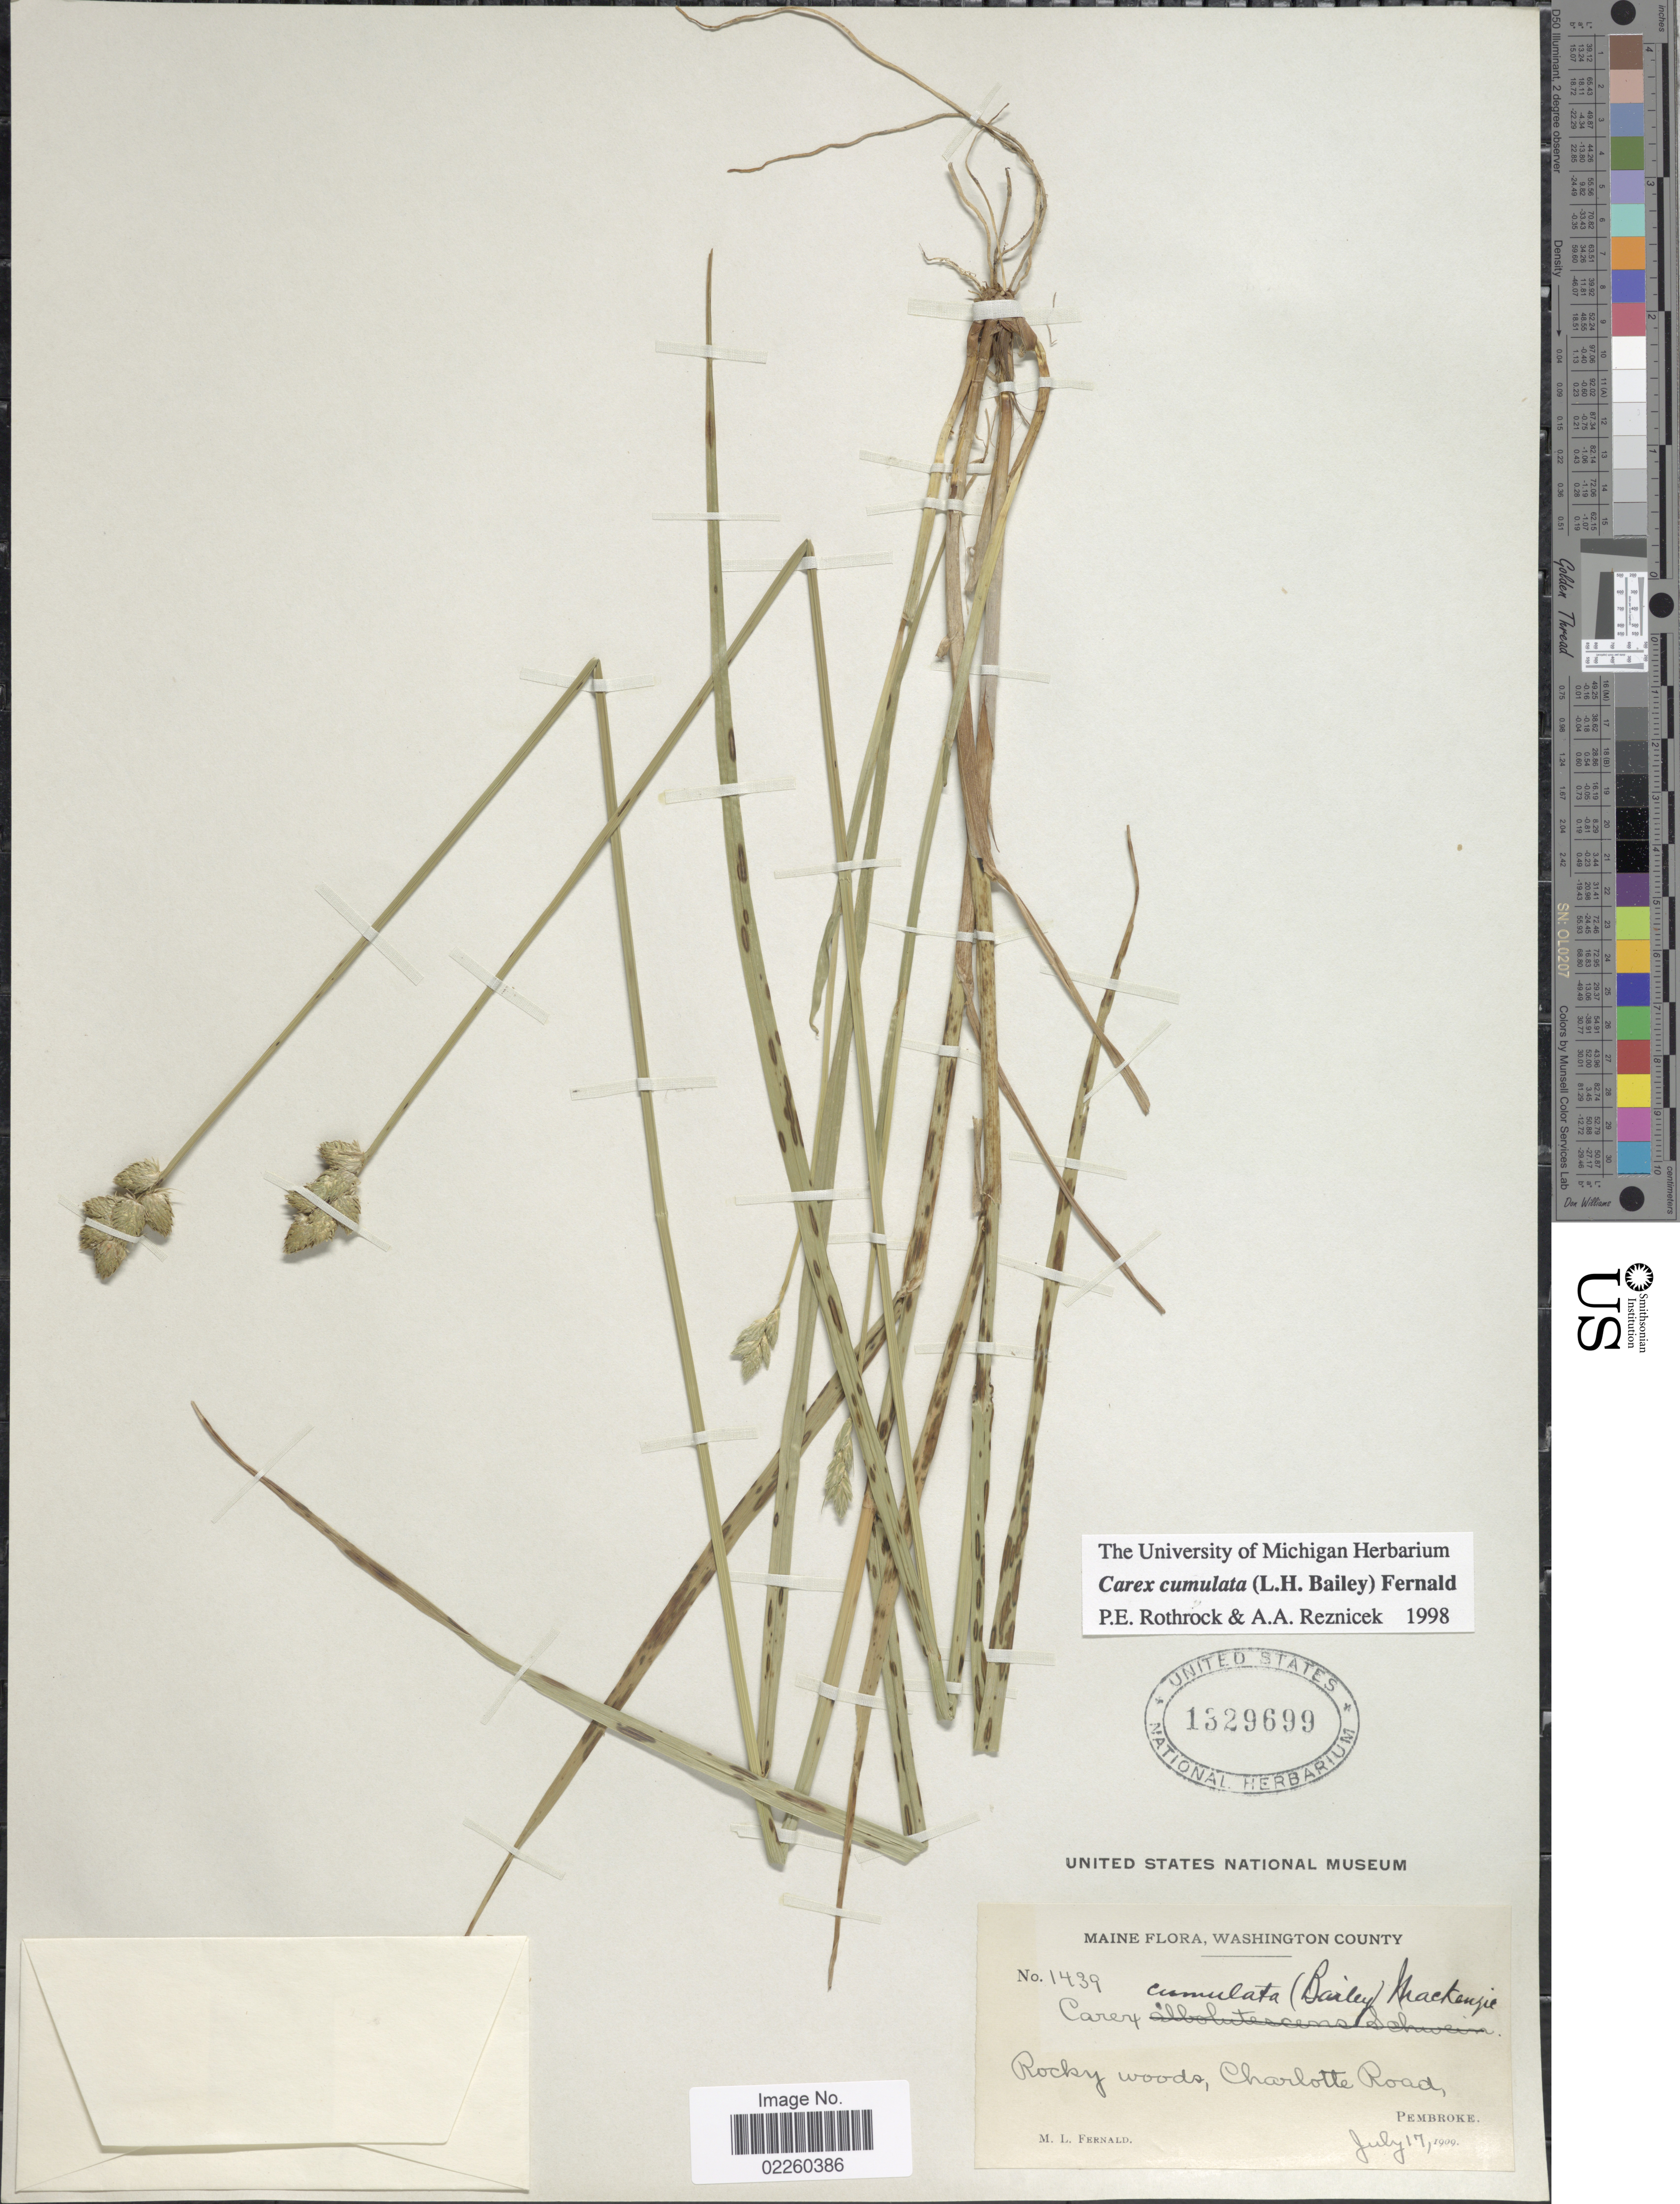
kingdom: Plantae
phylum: Tracheophyta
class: Liliopsida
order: Poales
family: Cyperaceae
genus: Carex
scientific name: Carex cumulata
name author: (L.H. Bailey) Mack.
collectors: M. L. Fernald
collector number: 1439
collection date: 1909-07-17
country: United States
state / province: Maine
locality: Washington County, Rocky woods, Charlotte Road, Pembroke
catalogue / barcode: US 1329699